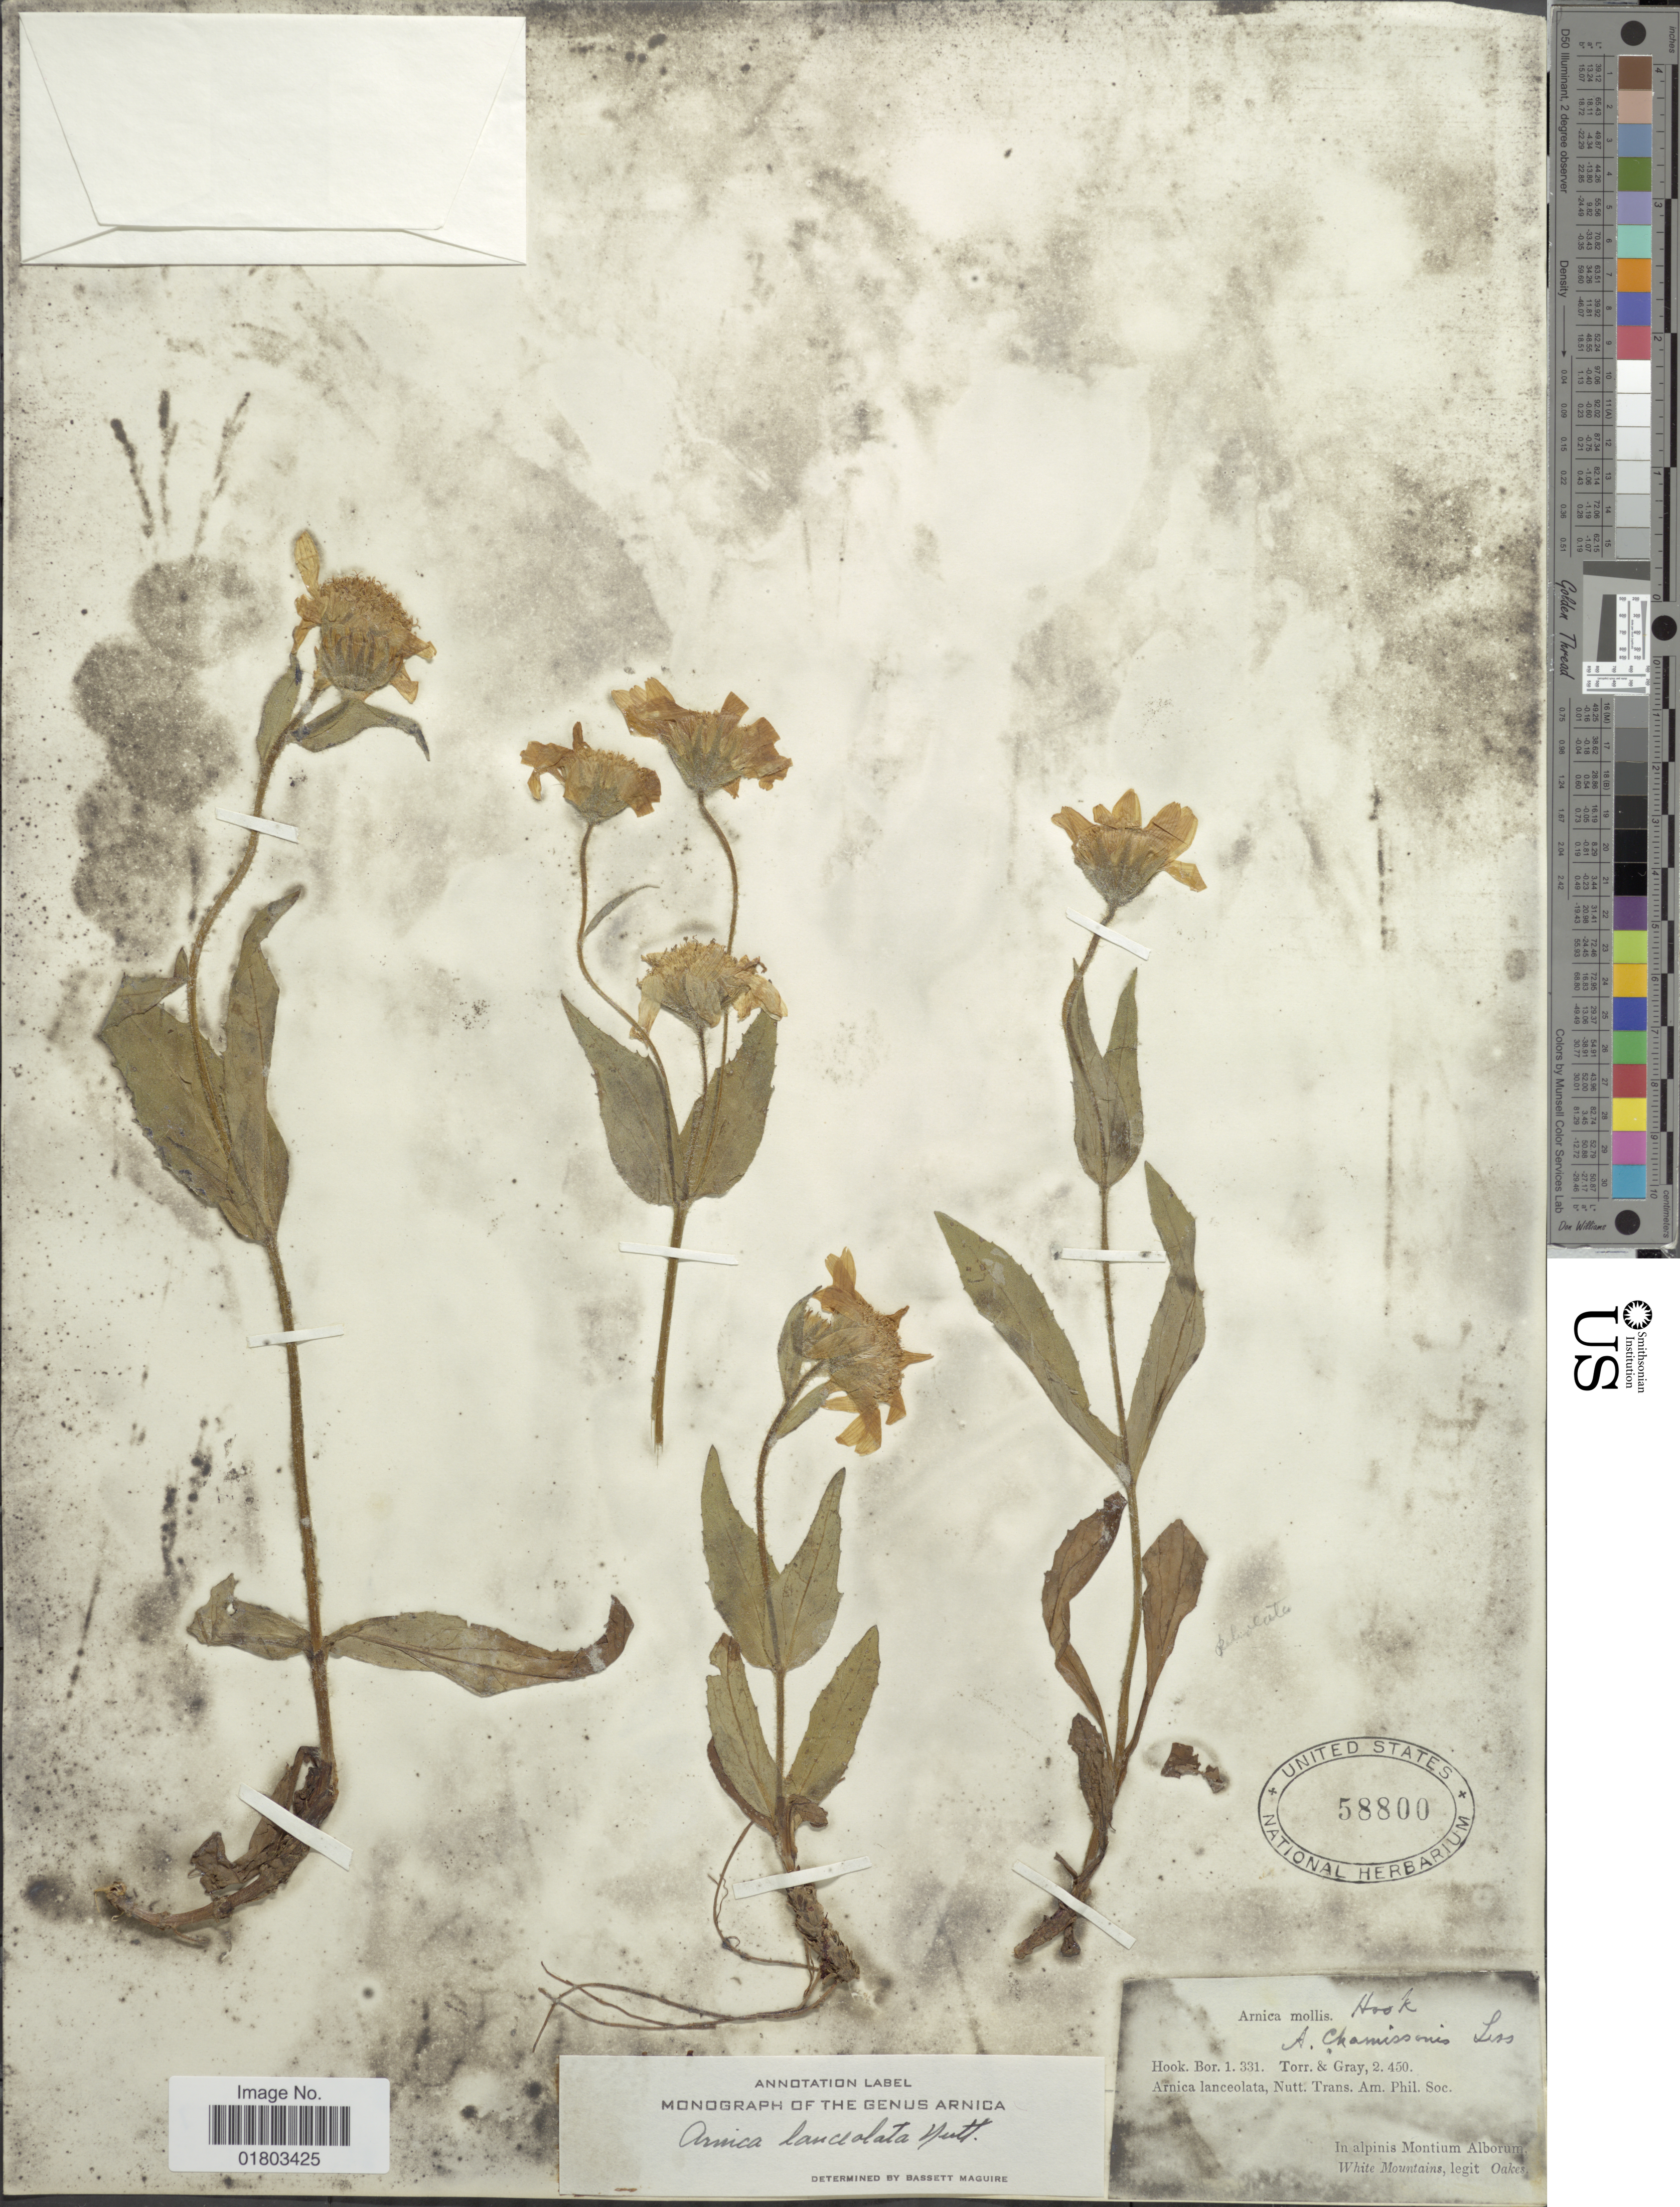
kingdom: Plantae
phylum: Tracheophyta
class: Magnoliopsida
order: Asterales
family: Asteraceae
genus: Arnica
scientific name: Arnica lanceolata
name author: Nutt.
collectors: -. Oakes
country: United States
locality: In alpinis Montium Alborum, White Mountains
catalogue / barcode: US 58800